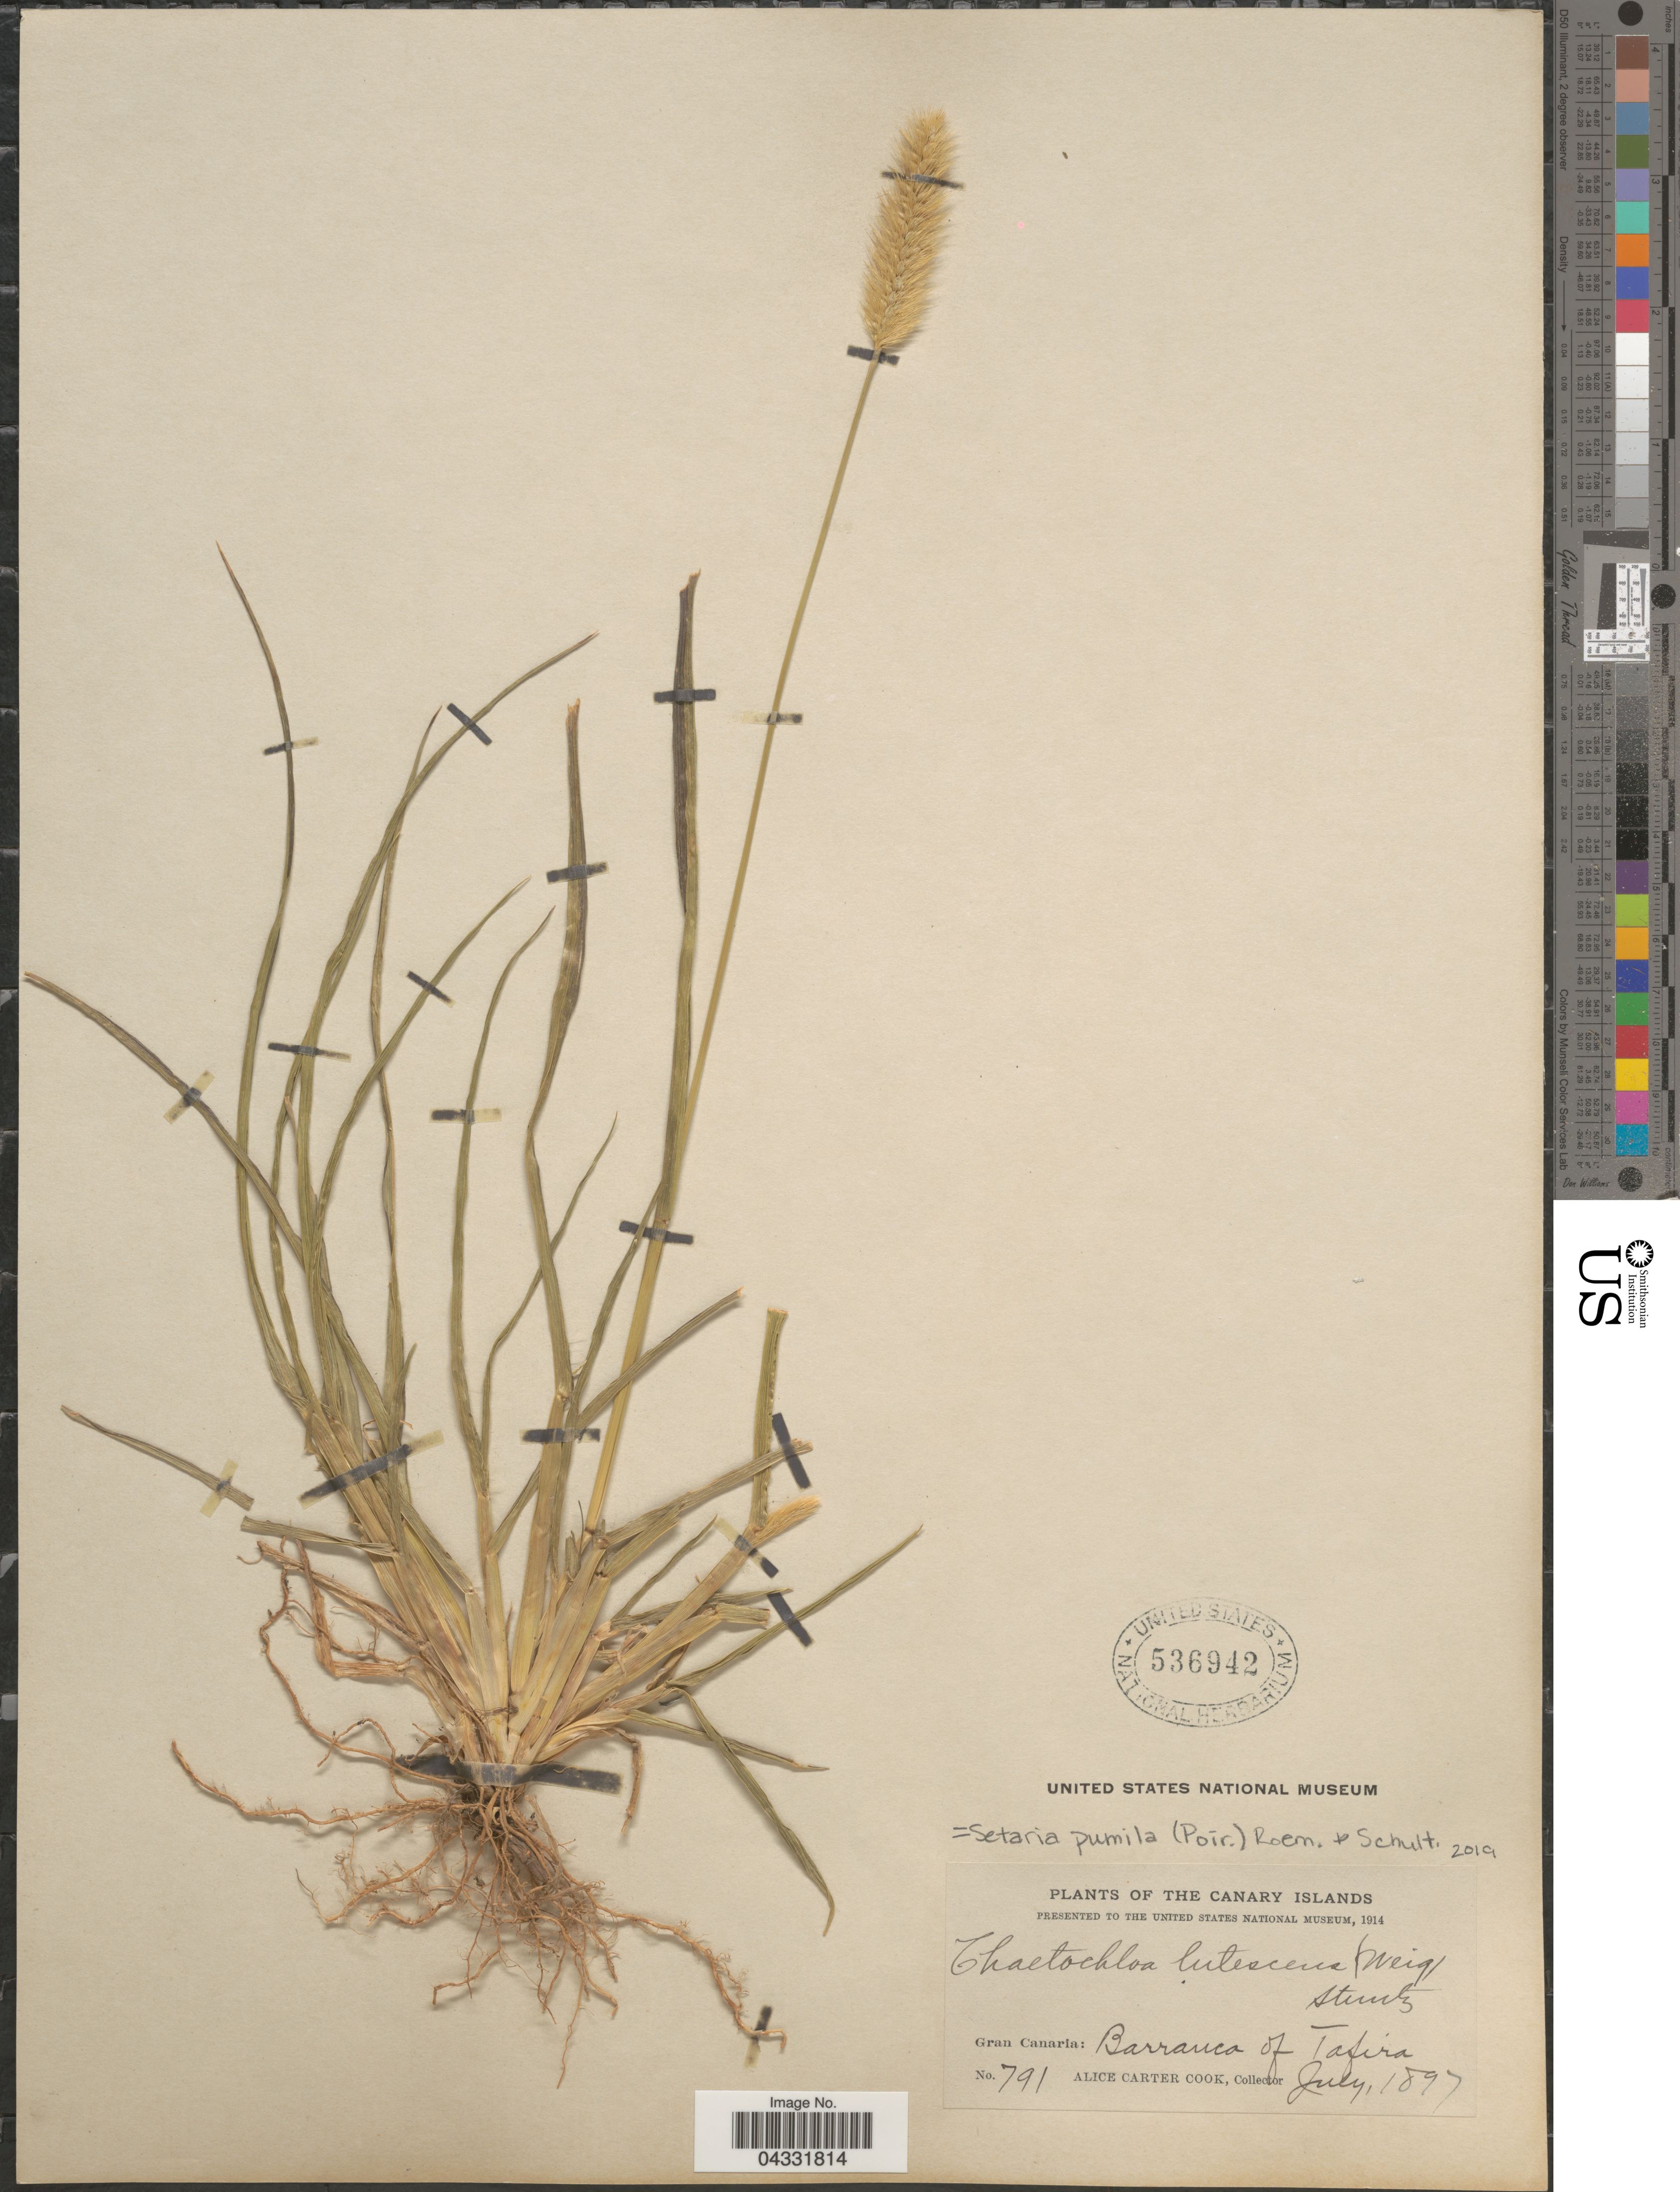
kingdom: Plantae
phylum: Tracheophyta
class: Liliopsida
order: Poales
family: Poaceae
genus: Setaria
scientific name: Setaria pumila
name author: (Poir.) Roem. & Schult.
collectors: Alice C. Cook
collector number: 791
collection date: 1897-07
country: Spain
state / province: Canarias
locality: The Canary Islands. Gran Canaria: Barranca of Tafira.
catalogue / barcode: US 536942